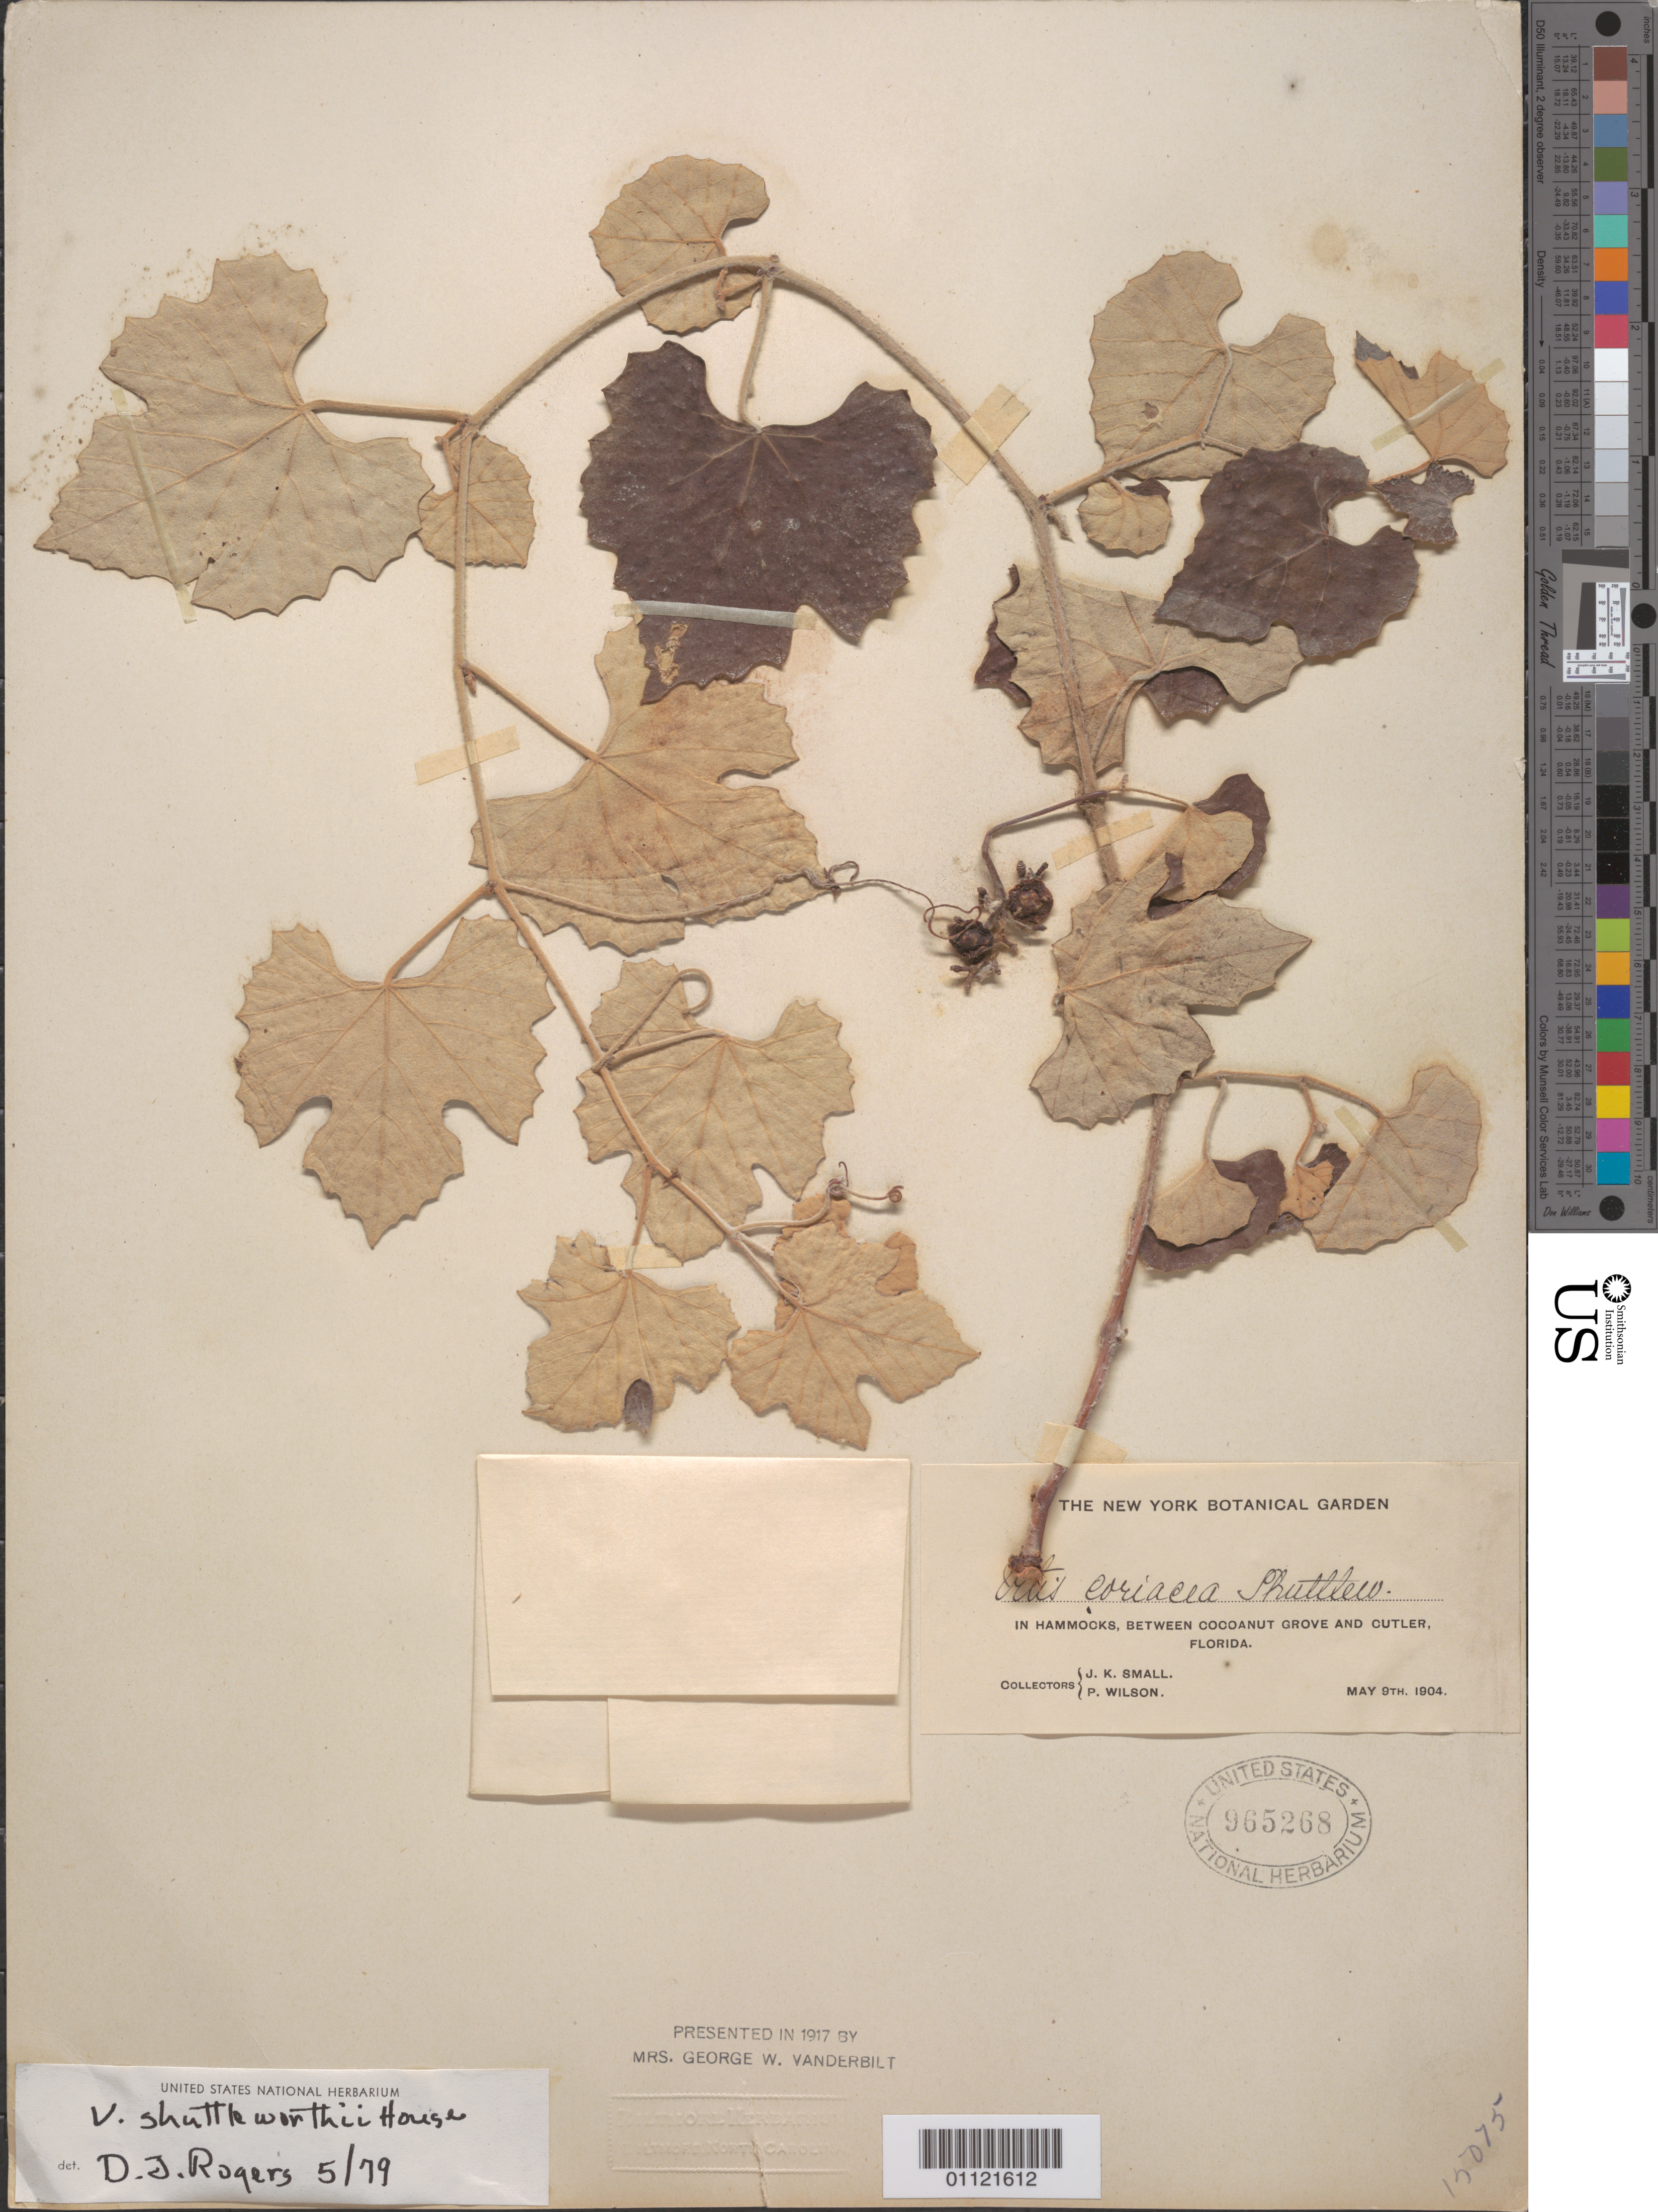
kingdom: Plantae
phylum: Tracheophyta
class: Magnoliopsida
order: Vitales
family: Vitaceae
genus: Vitis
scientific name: Vitis shuttleworthii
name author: House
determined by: Rogers, D. J.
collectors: J. K. Small & P. Wilson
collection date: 1904-05-09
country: United States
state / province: Florida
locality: In Hammocks, between Cocoanut Grove and Cutler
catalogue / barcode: US 965268